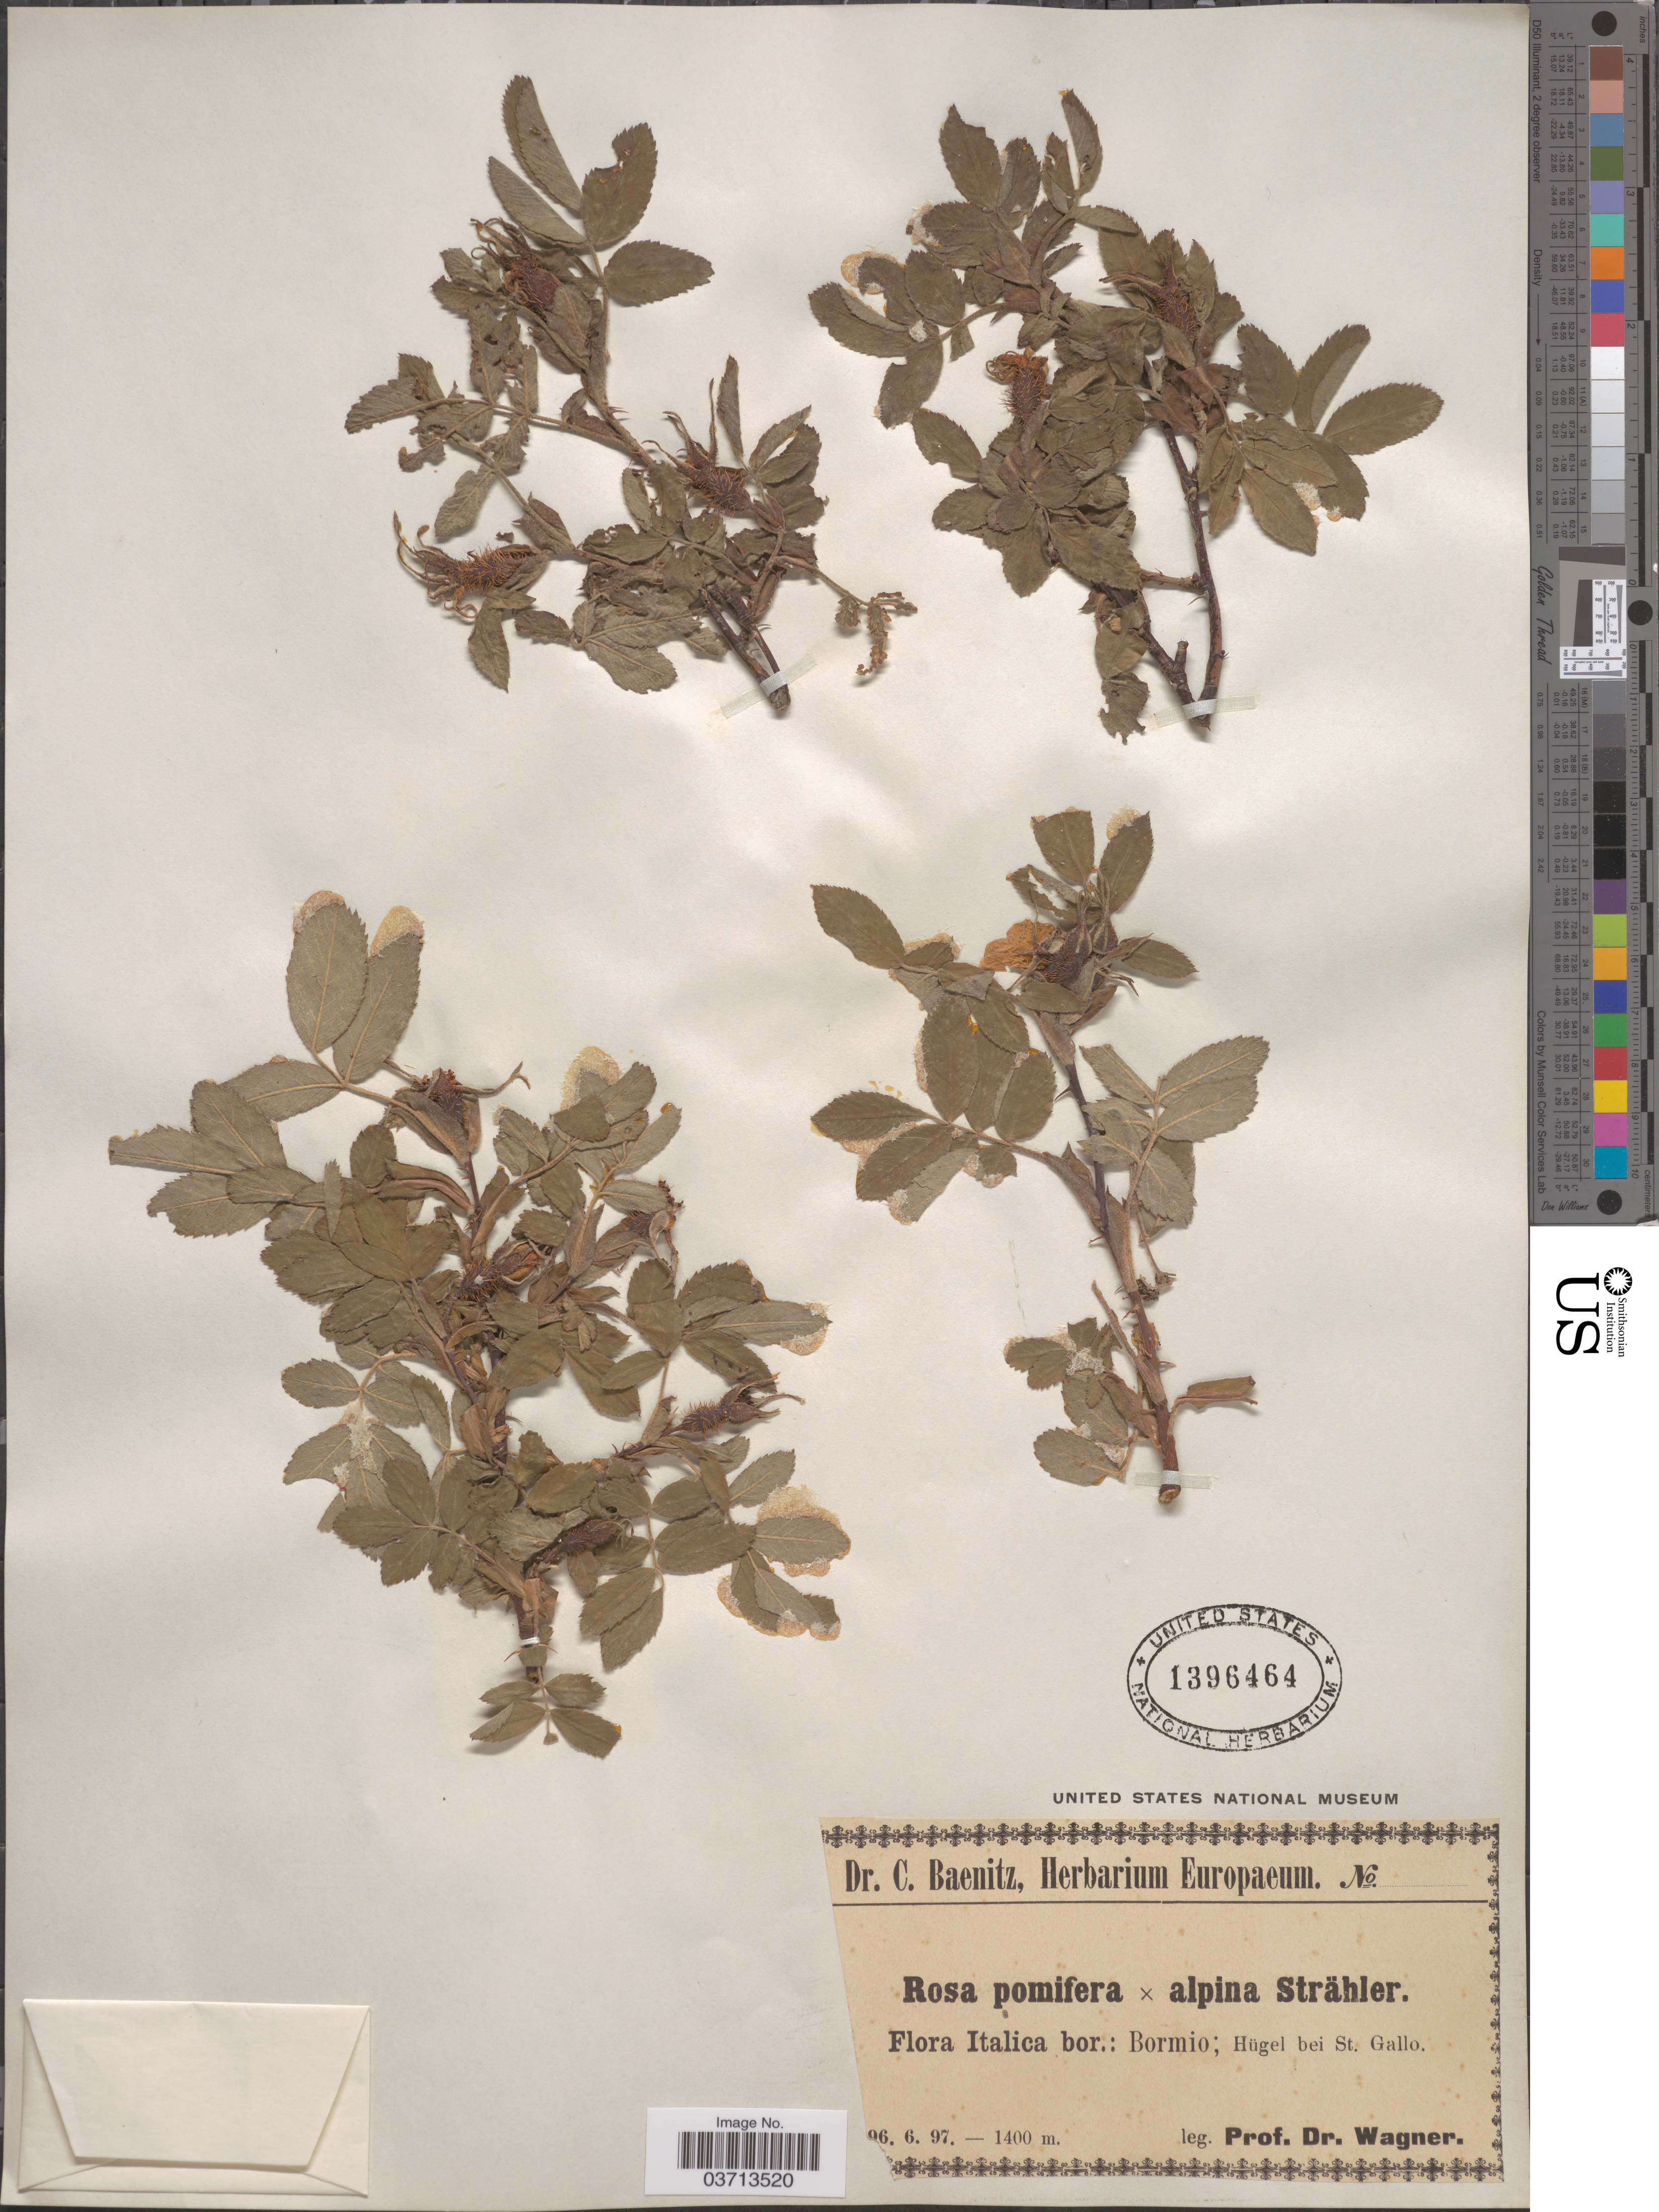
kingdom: Plantae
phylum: Tracheophyta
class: Magnoliopsida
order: Rosales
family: Rosaceae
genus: Rosa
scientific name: Rosa pomifera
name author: R.A.W. Herrm.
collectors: Dr. Wagner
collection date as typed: Transcribed d/m/y: //96 to /6/97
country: Italy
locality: Italica bor.: Bormio; Hügel bei St. Gallo.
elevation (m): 1400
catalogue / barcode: US 1396464